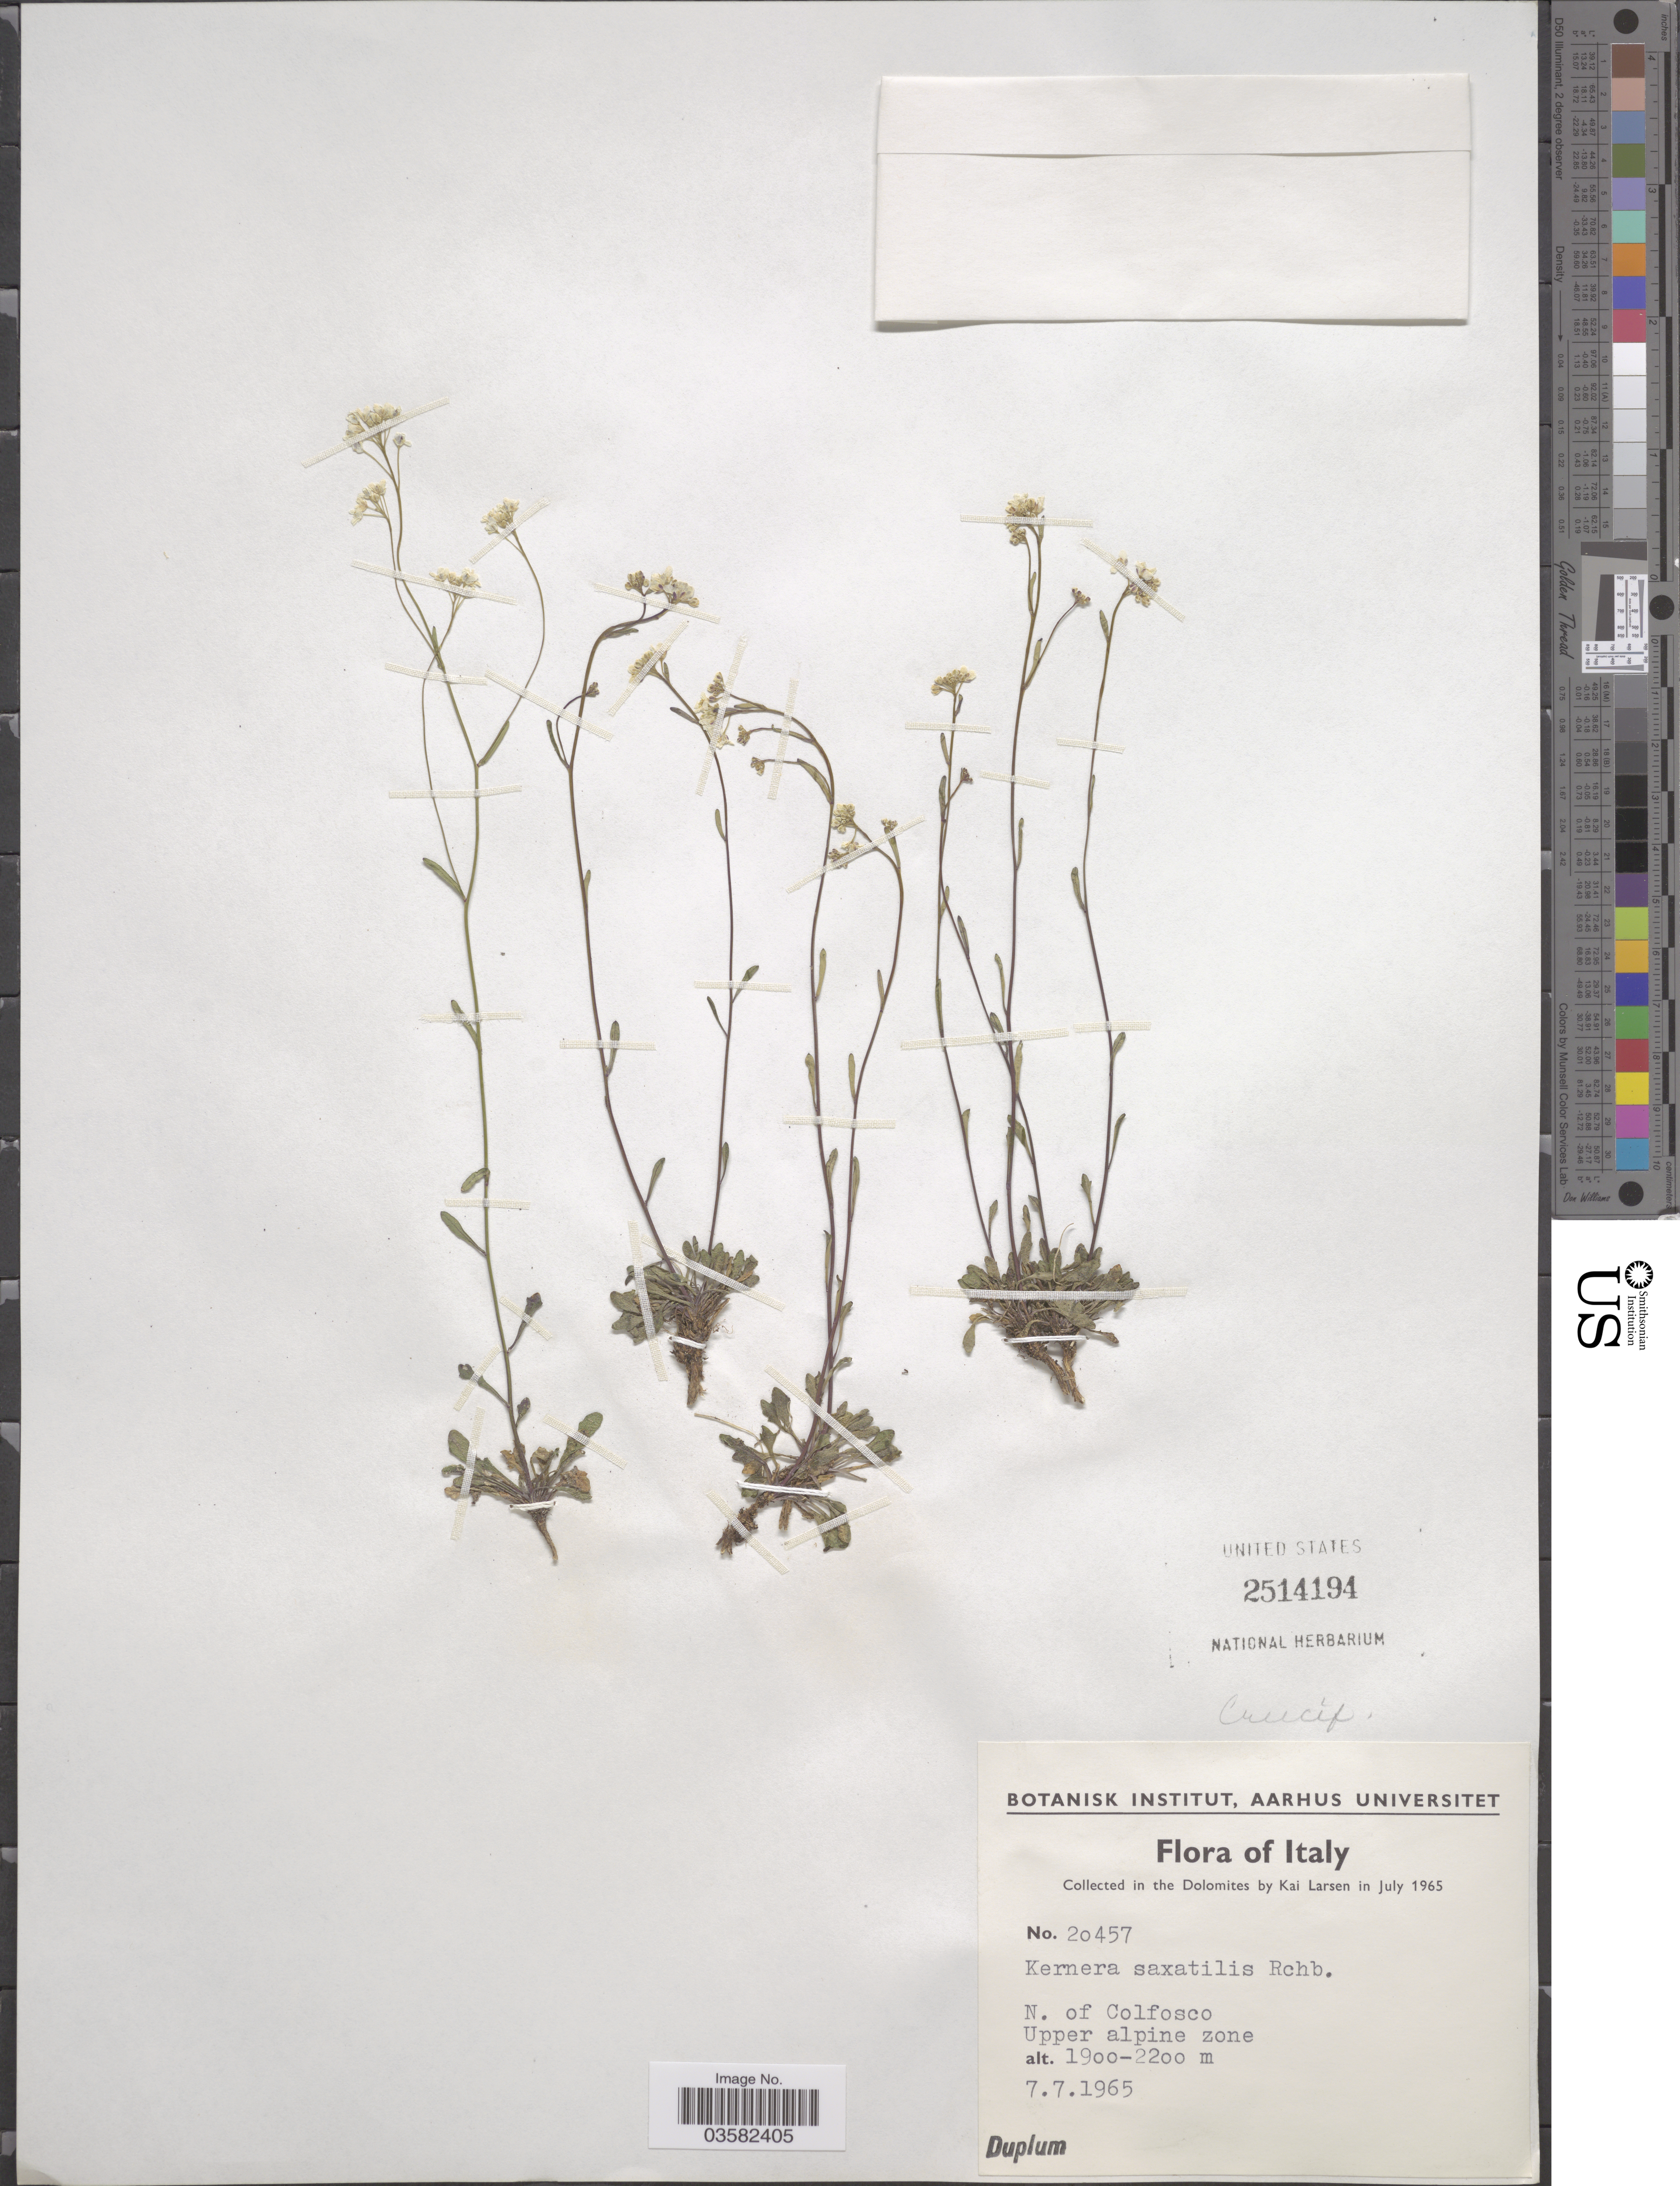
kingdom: Plantae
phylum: Tracheophyta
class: Magnoliopsida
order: Brassicales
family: Brassicaceae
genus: Kernera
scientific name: Kernera saxatilis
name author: (L.) Rchb.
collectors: K. Larsen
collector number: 20457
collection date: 1965-07-07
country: Italy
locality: The Dolomites. N. of Colfosco. Upper alpine zone.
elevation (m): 1900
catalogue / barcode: US 2514194